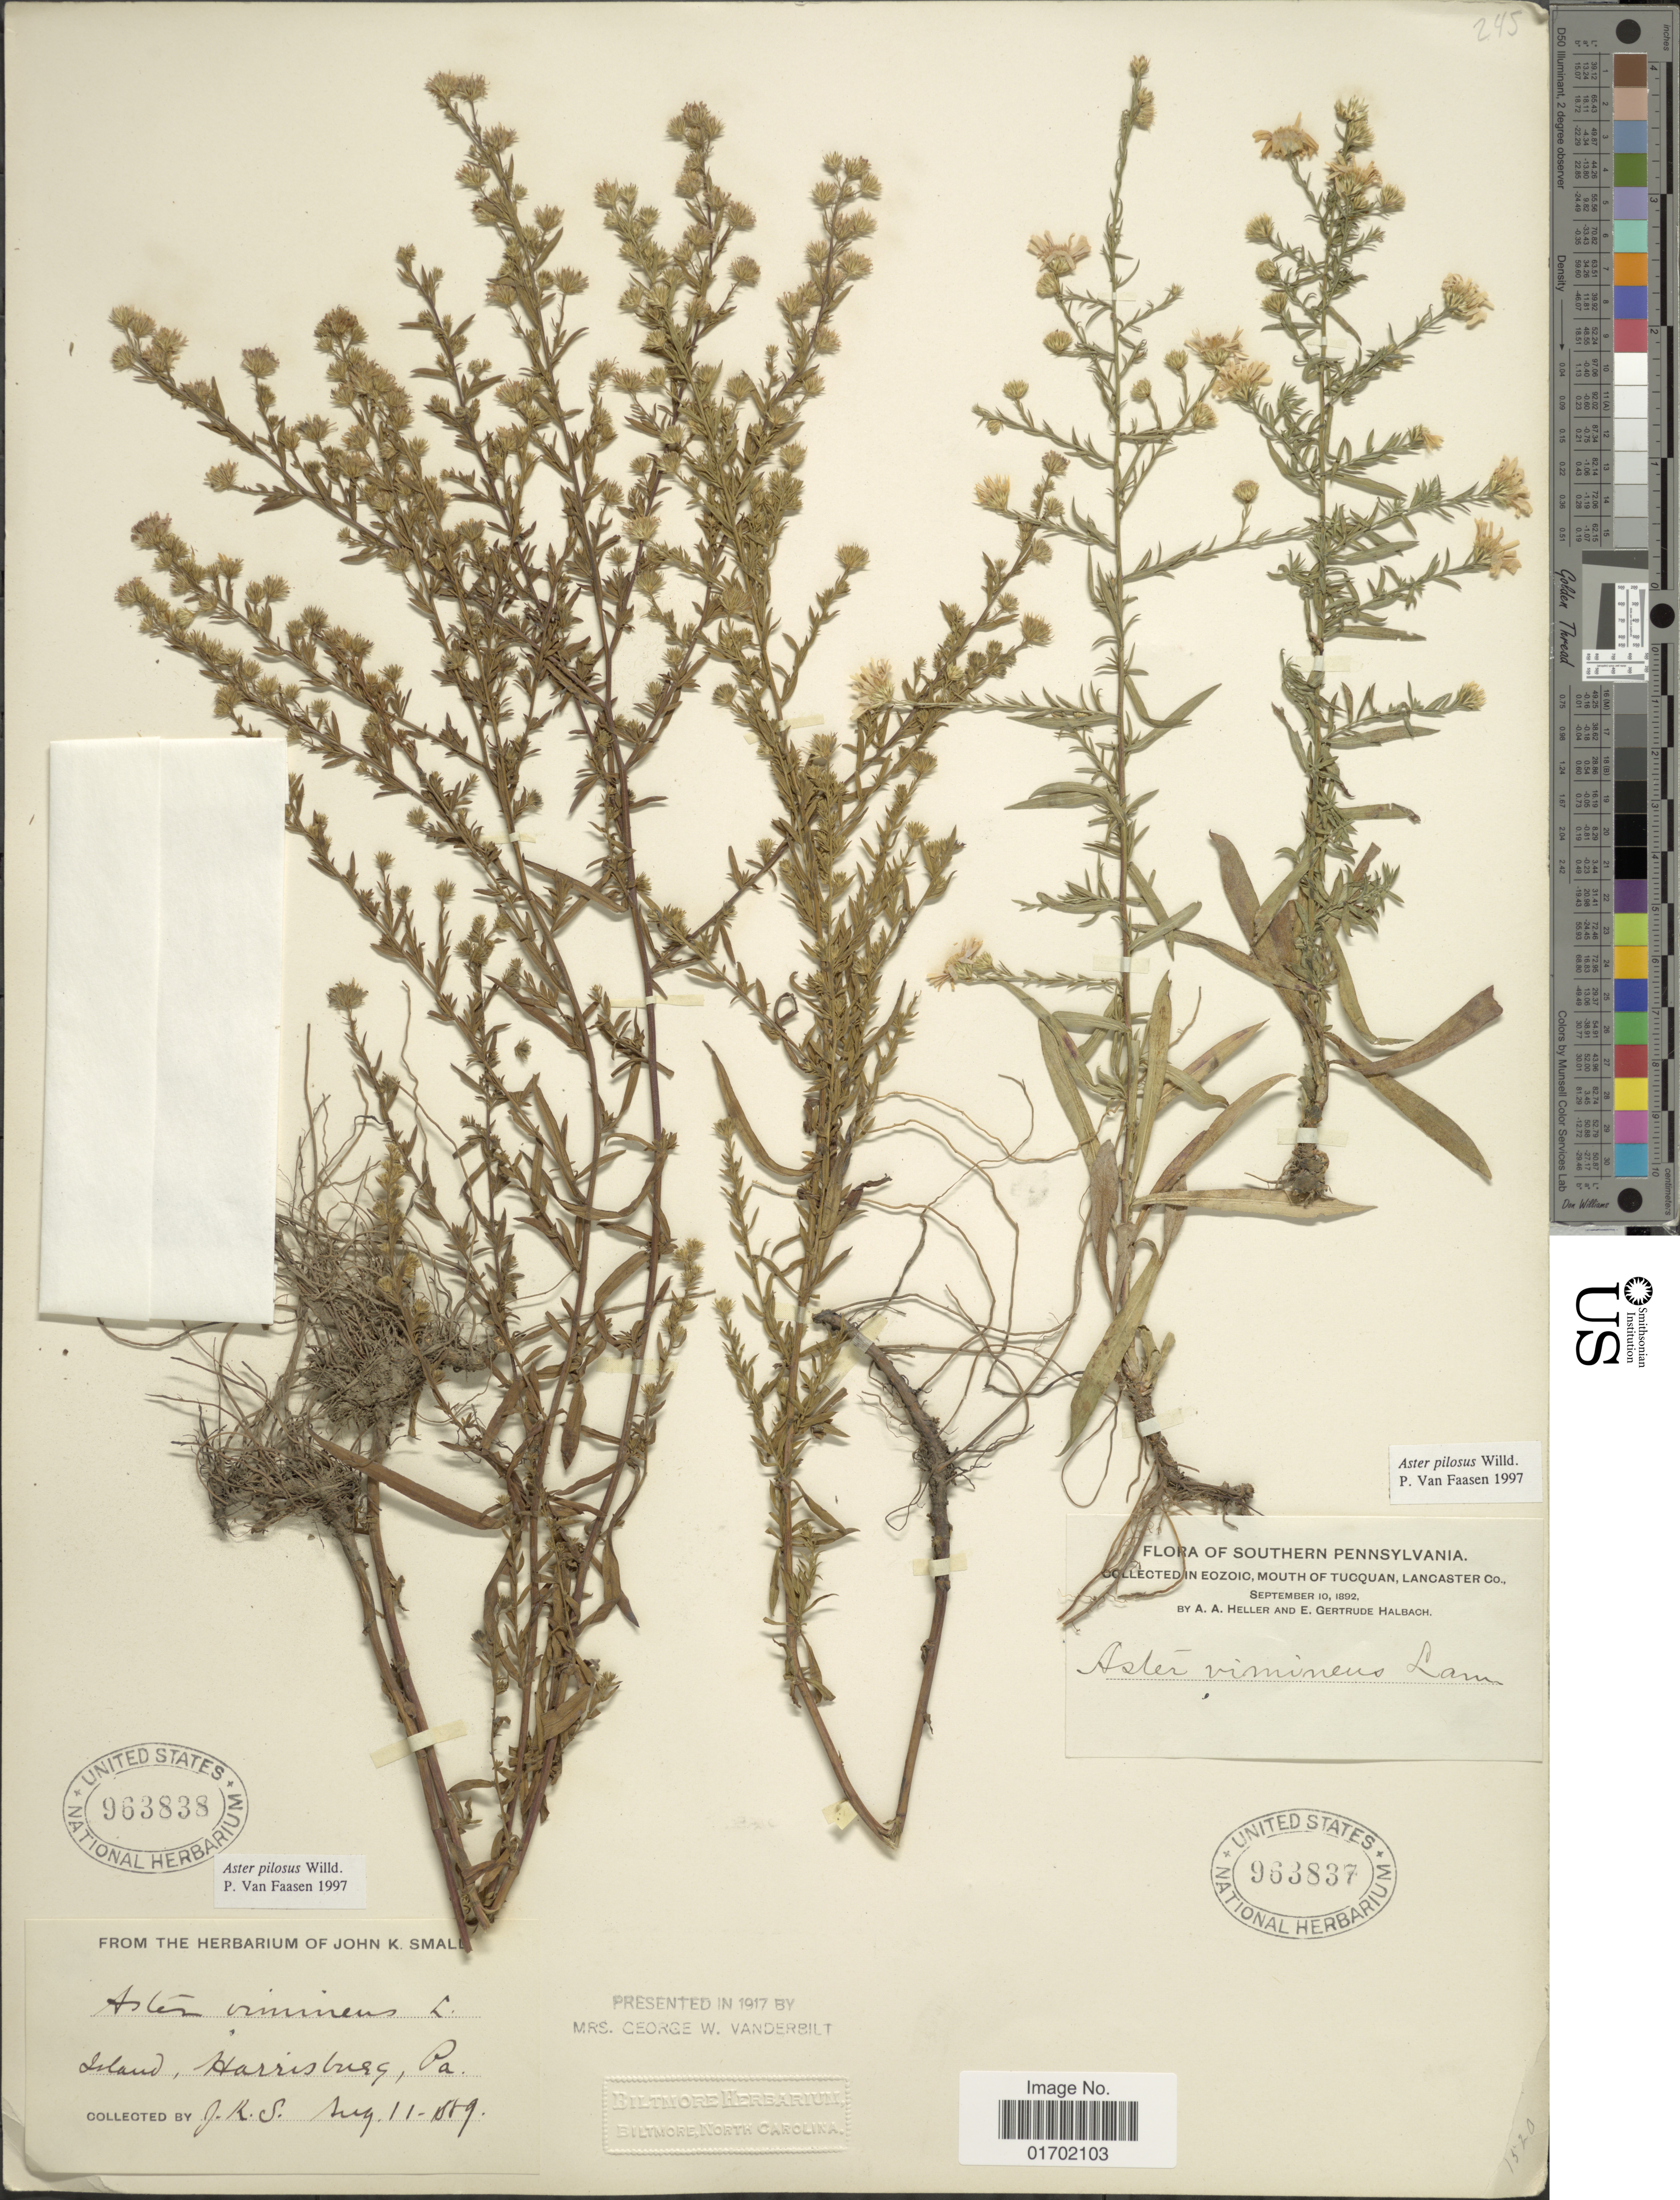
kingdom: Plantae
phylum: Tracheophyta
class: Magnoliopsida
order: Asterales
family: Asteraceae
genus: Symphyotrichum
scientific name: Symphyotrichum pilosum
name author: (Willd.) G.L. Nesom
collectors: J. K. Small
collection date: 1889-08-11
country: United States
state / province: Pennsylvania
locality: Indland, Harrisburg, Pa.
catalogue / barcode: US 963838